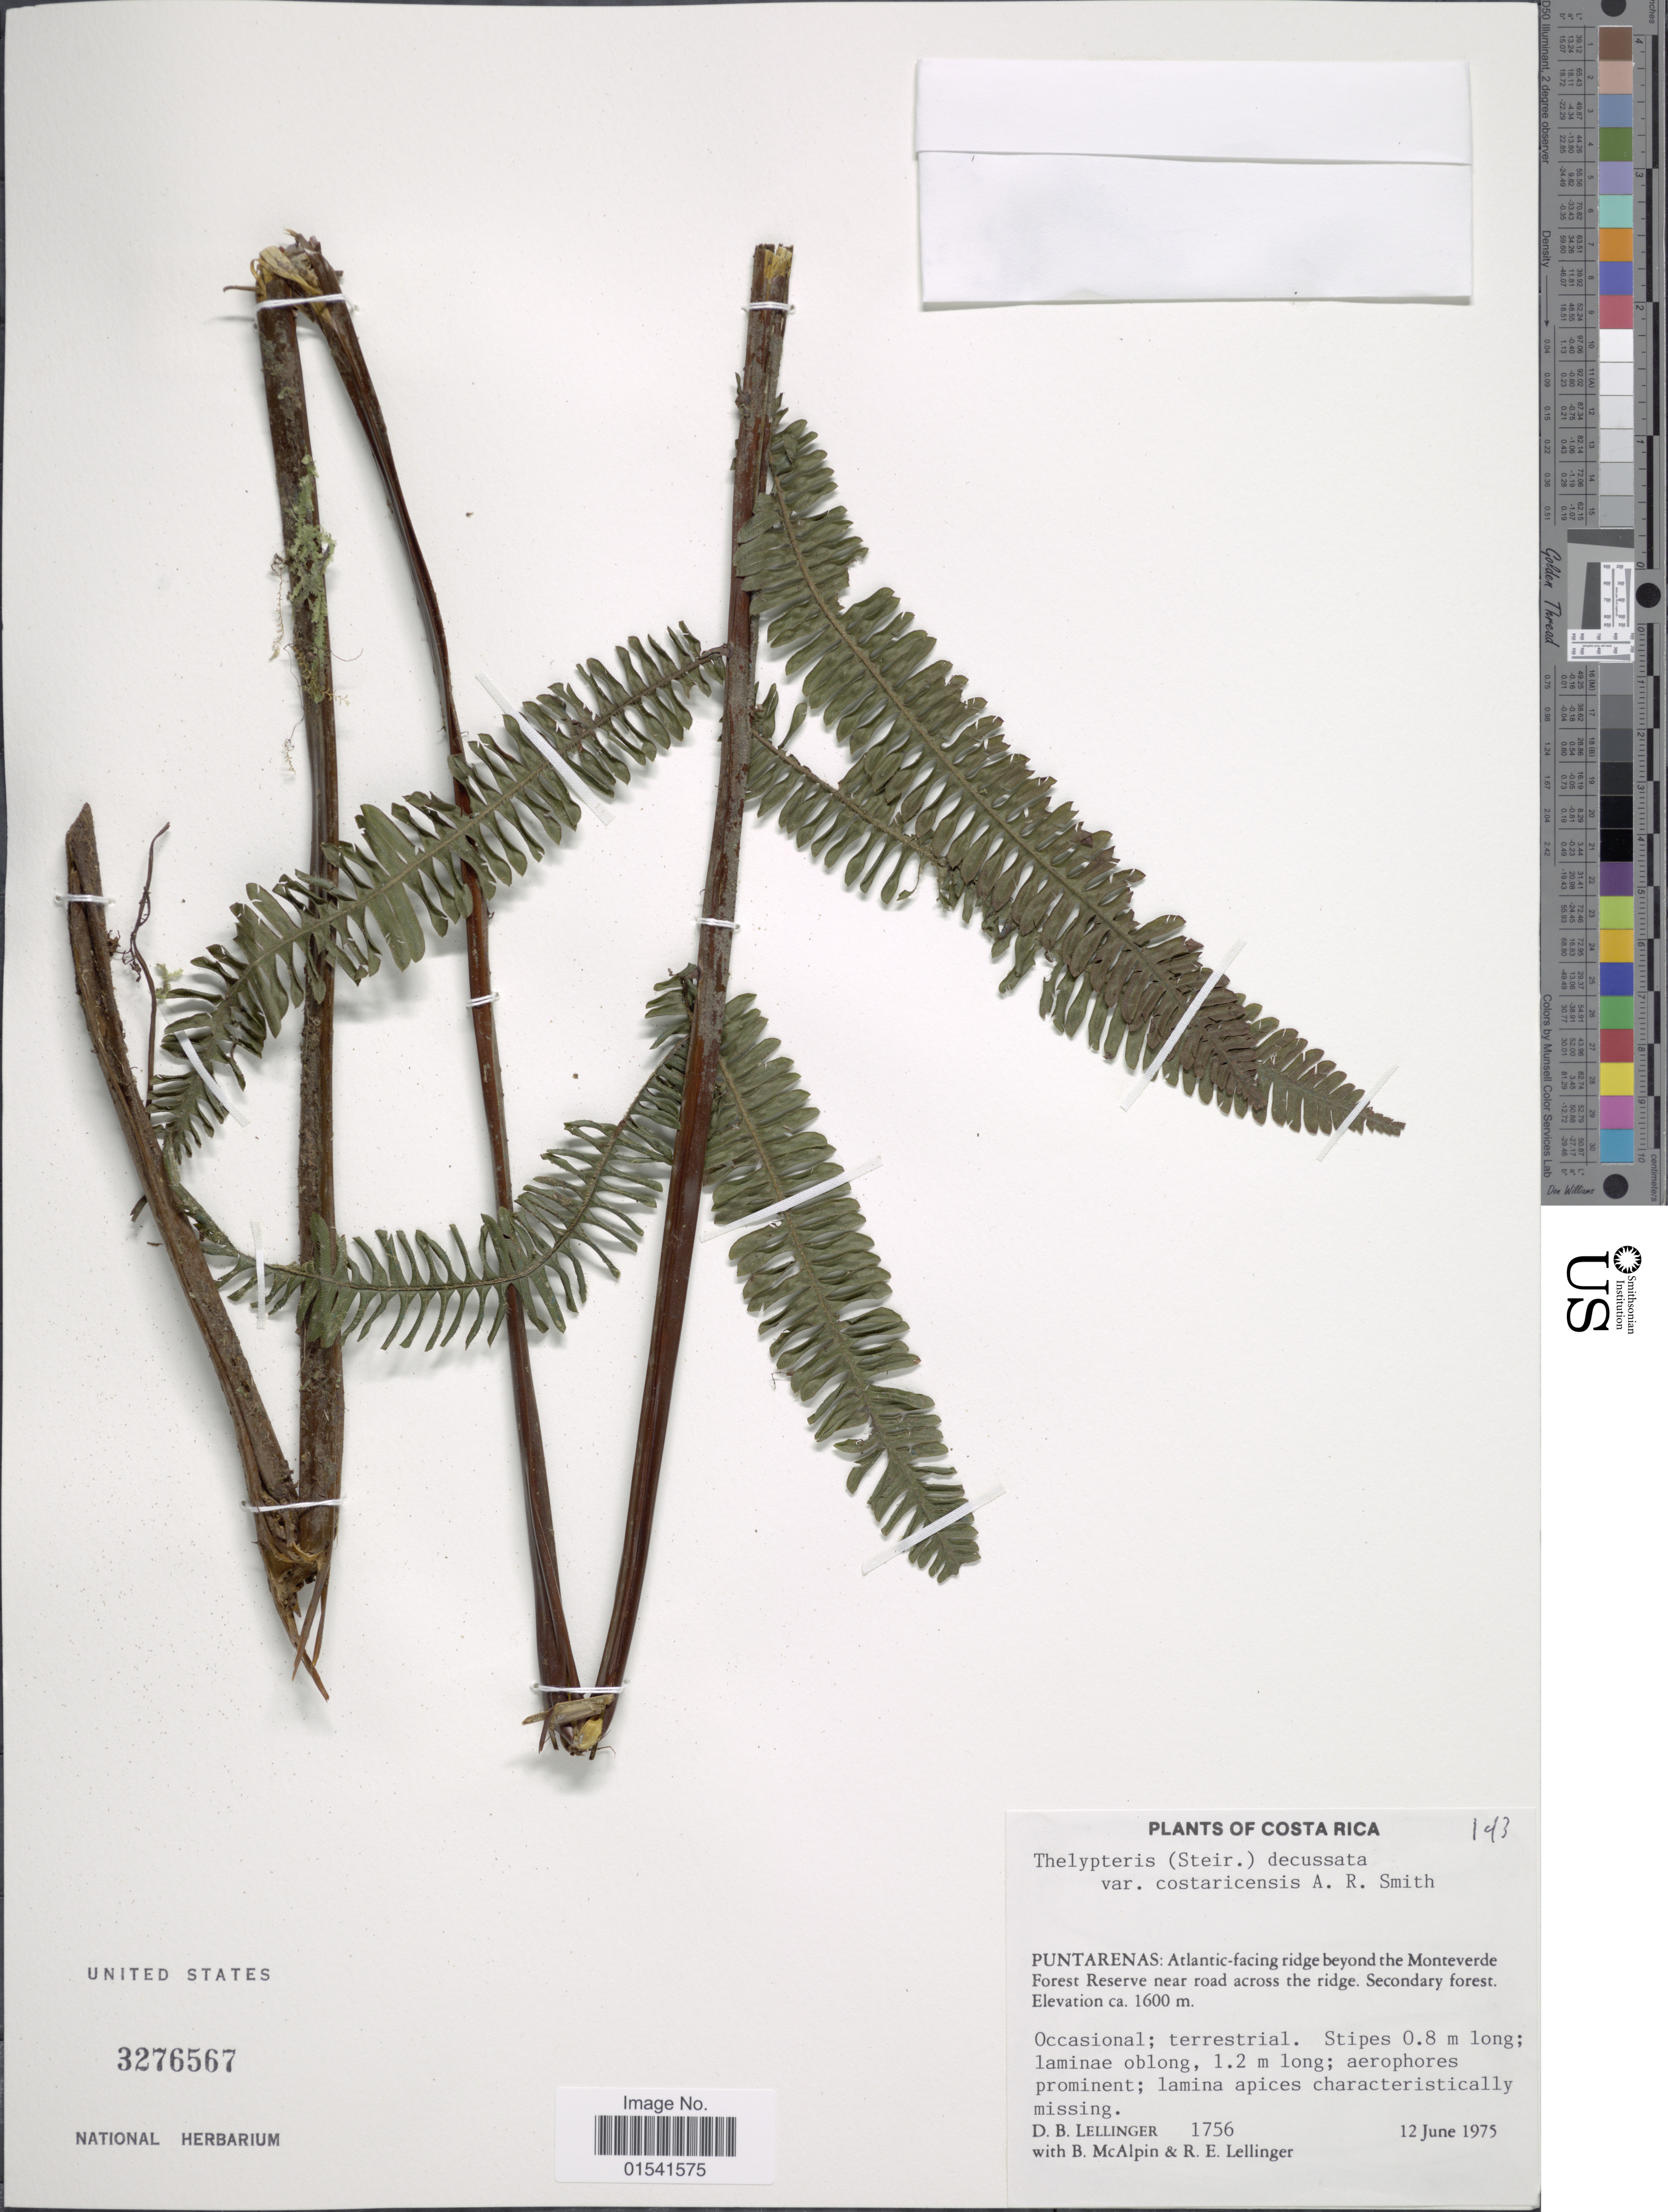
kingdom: Plantae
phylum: Tracheophyta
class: Polypodiopsida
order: Polypodiales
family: Thelypteridaceae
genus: Steiropteris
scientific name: Steiropteris decussata (L.) comb. nov., ined. 2015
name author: (L.)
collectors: D. B. Lellinger & B. McAlpin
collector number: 1756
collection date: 1975-06-12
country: Costa Rica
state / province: Puntarenas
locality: Atlantic-facing ridge beyond the Monteverde Forest Reserve near road across the ridge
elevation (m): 1600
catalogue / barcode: US 3276567